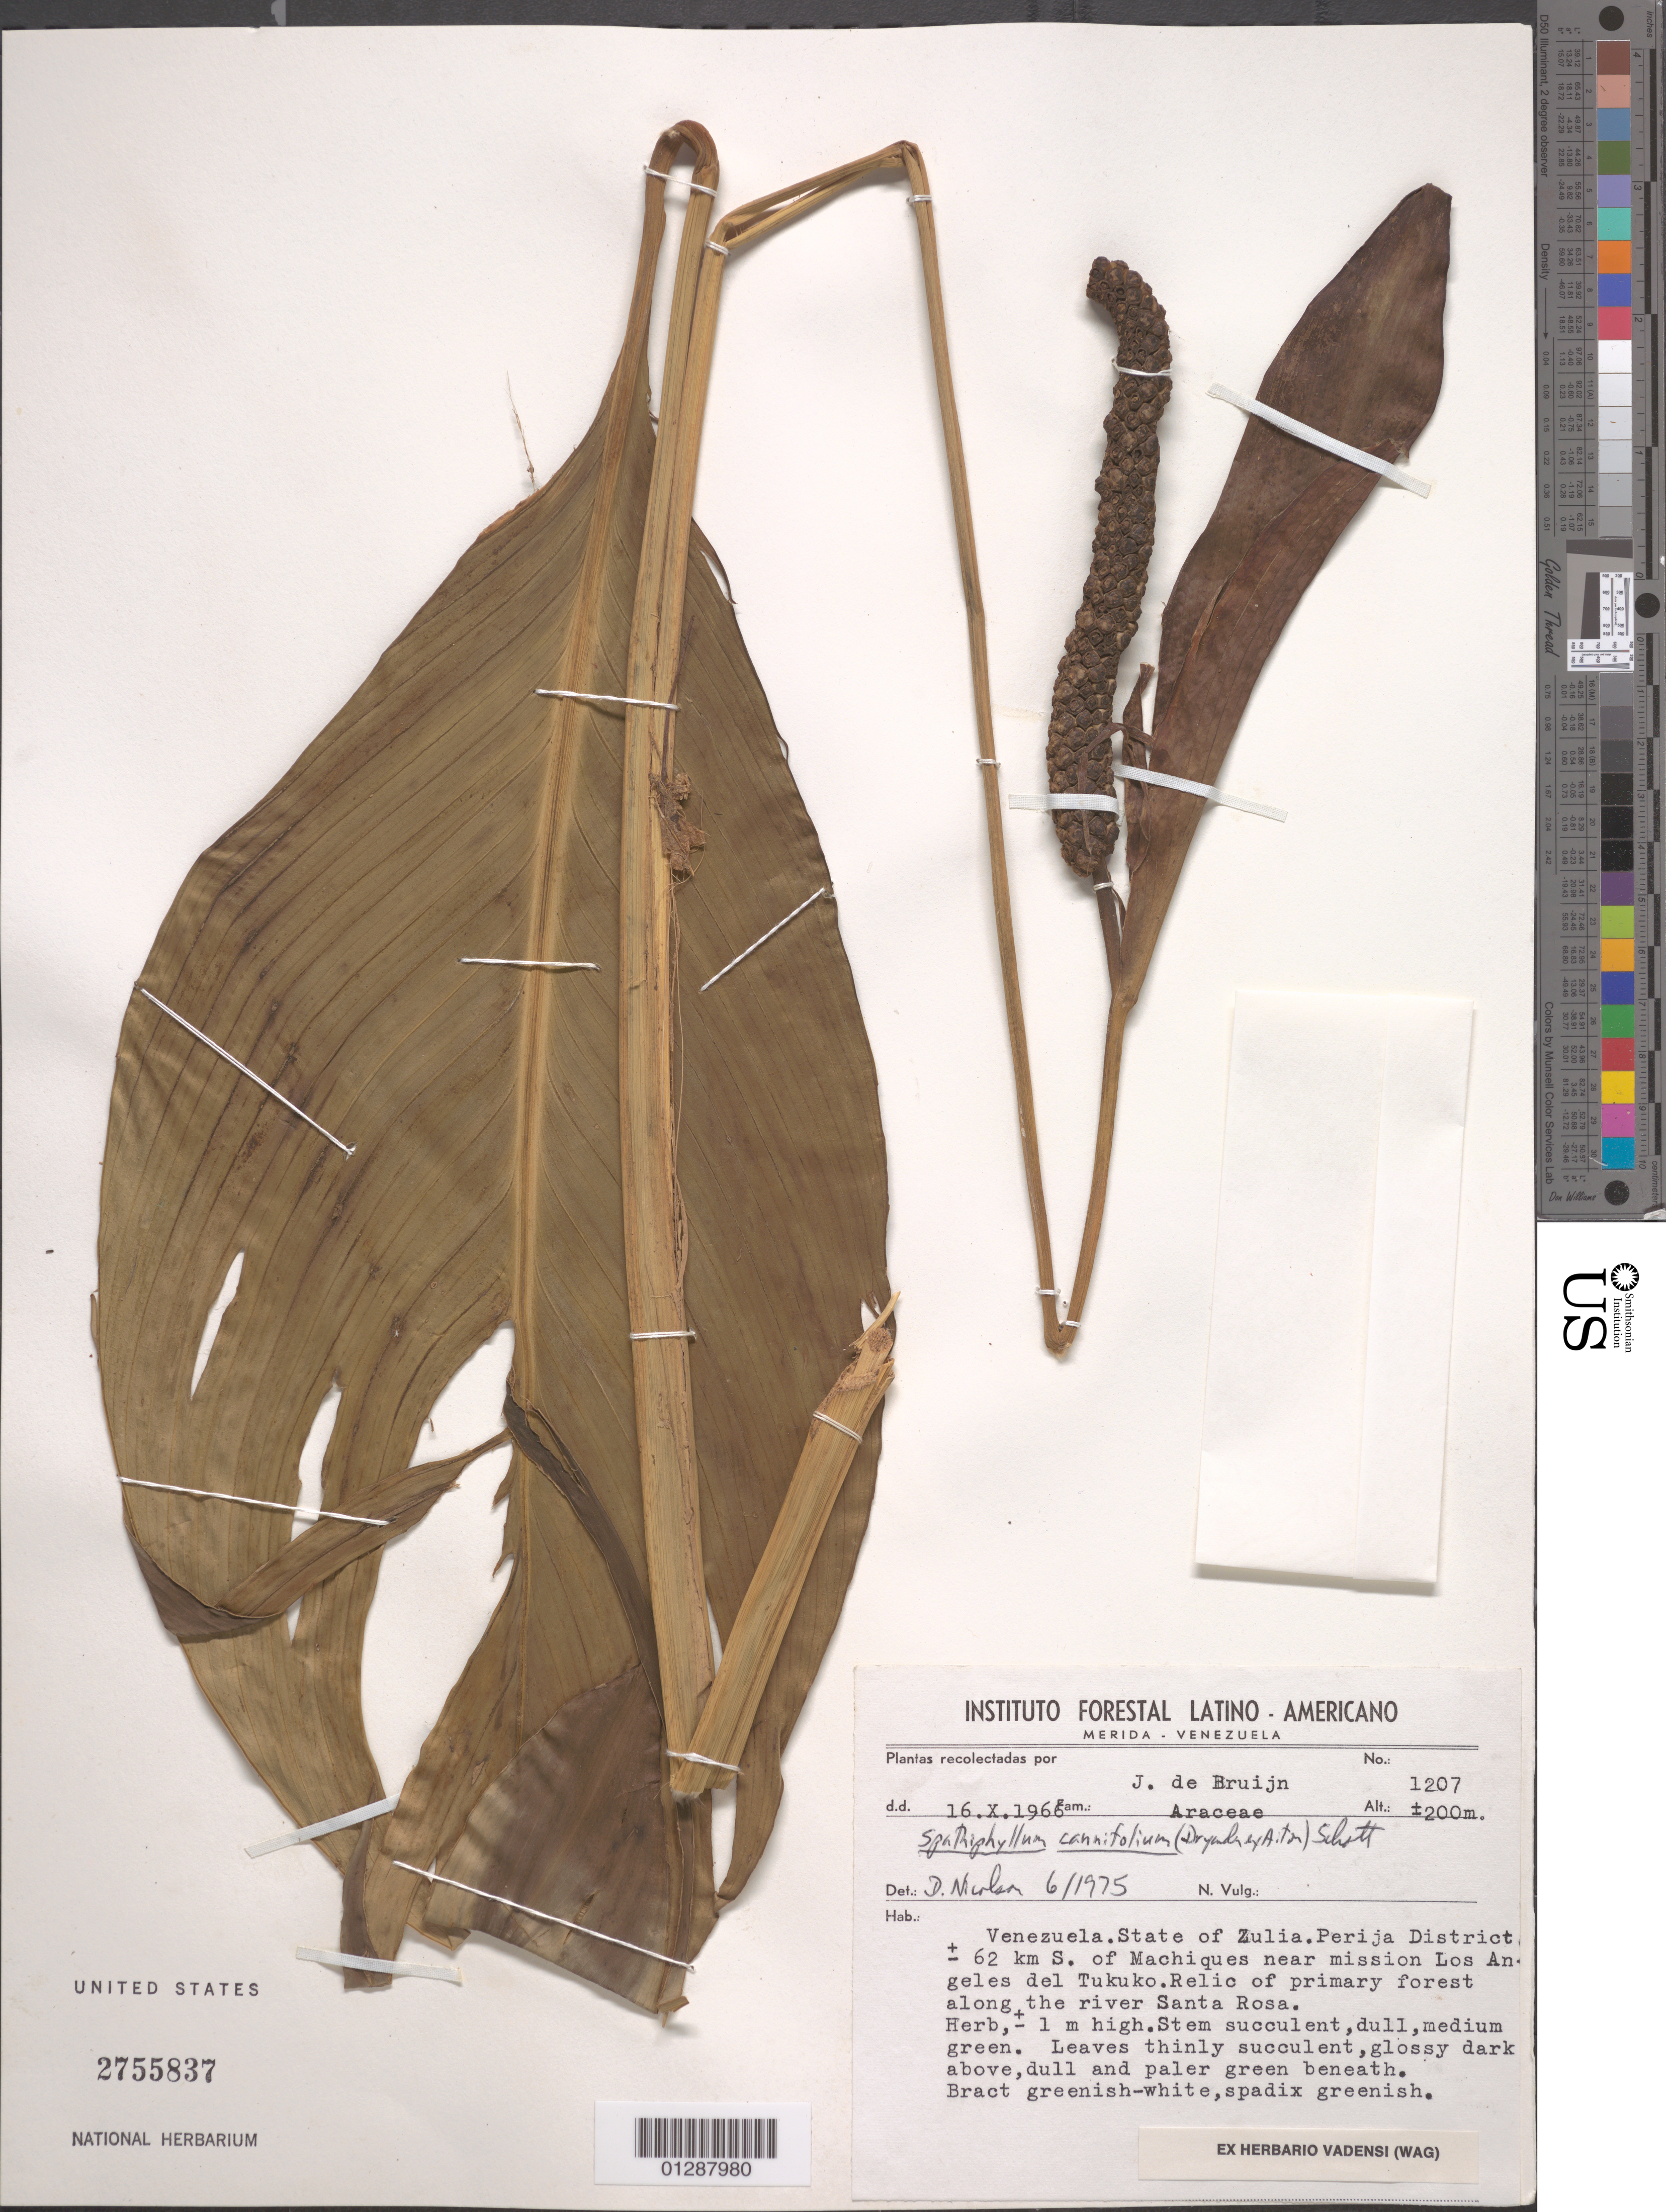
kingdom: Plantae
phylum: Tracheophyta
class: Liliopsida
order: Alismatales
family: Araceae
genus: Spathiphyllum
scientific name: Spathiphyllum cannifolium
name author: (Dryand. ex Sims) Schott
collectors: J. Bruijn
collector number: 1207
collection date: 1966-10-16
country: Venezuela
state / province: Zulia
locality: Perija District ± 62 km S. of Machiques near mission Los Angeles del Tukuko. Along the river Santa Rosa.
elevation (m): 200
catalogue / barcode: US 2755837